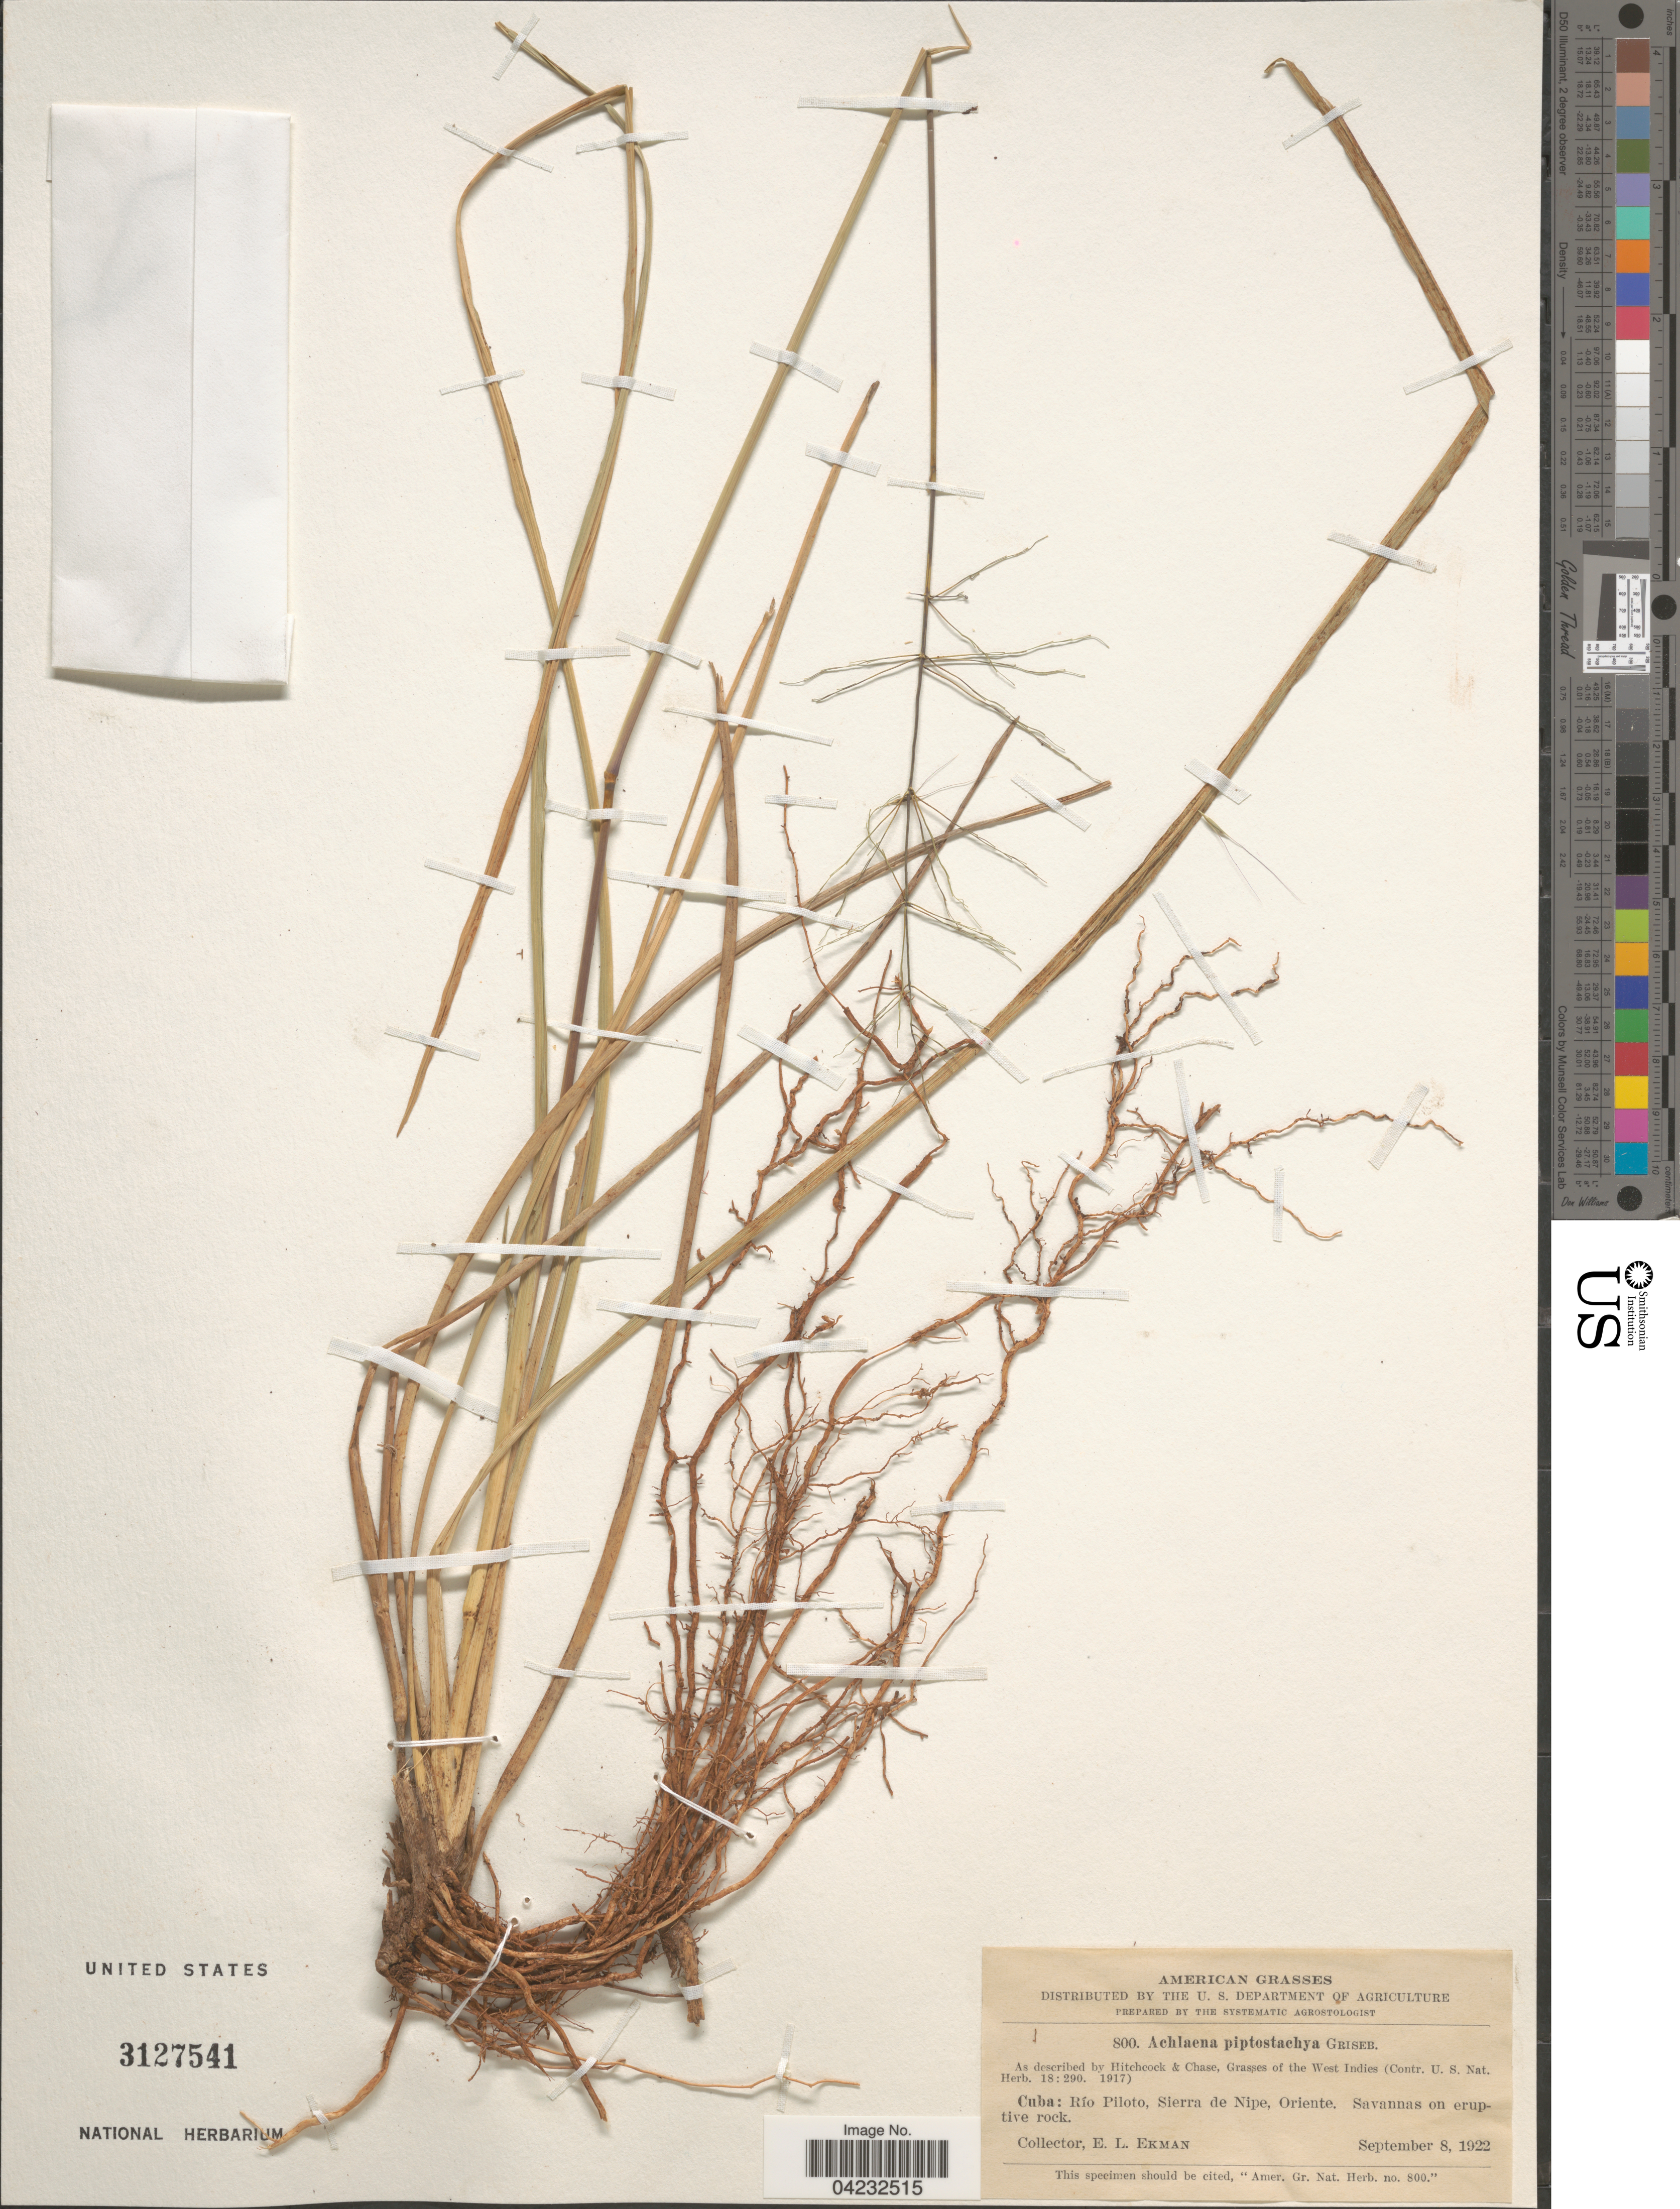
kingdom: Plantae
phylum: Tracheophyta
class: Liliopsida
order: Poales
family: Poaceae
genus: Achlaena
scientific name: Achlaena piptostachya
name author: Griseb.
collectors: E. L. Ekman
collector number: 800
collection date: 1922-09-08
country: Cuba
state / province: Oriente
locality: Río Piloto, Sierra de Nipe. Savannas on eruptive rock.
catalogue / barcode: US 3127541